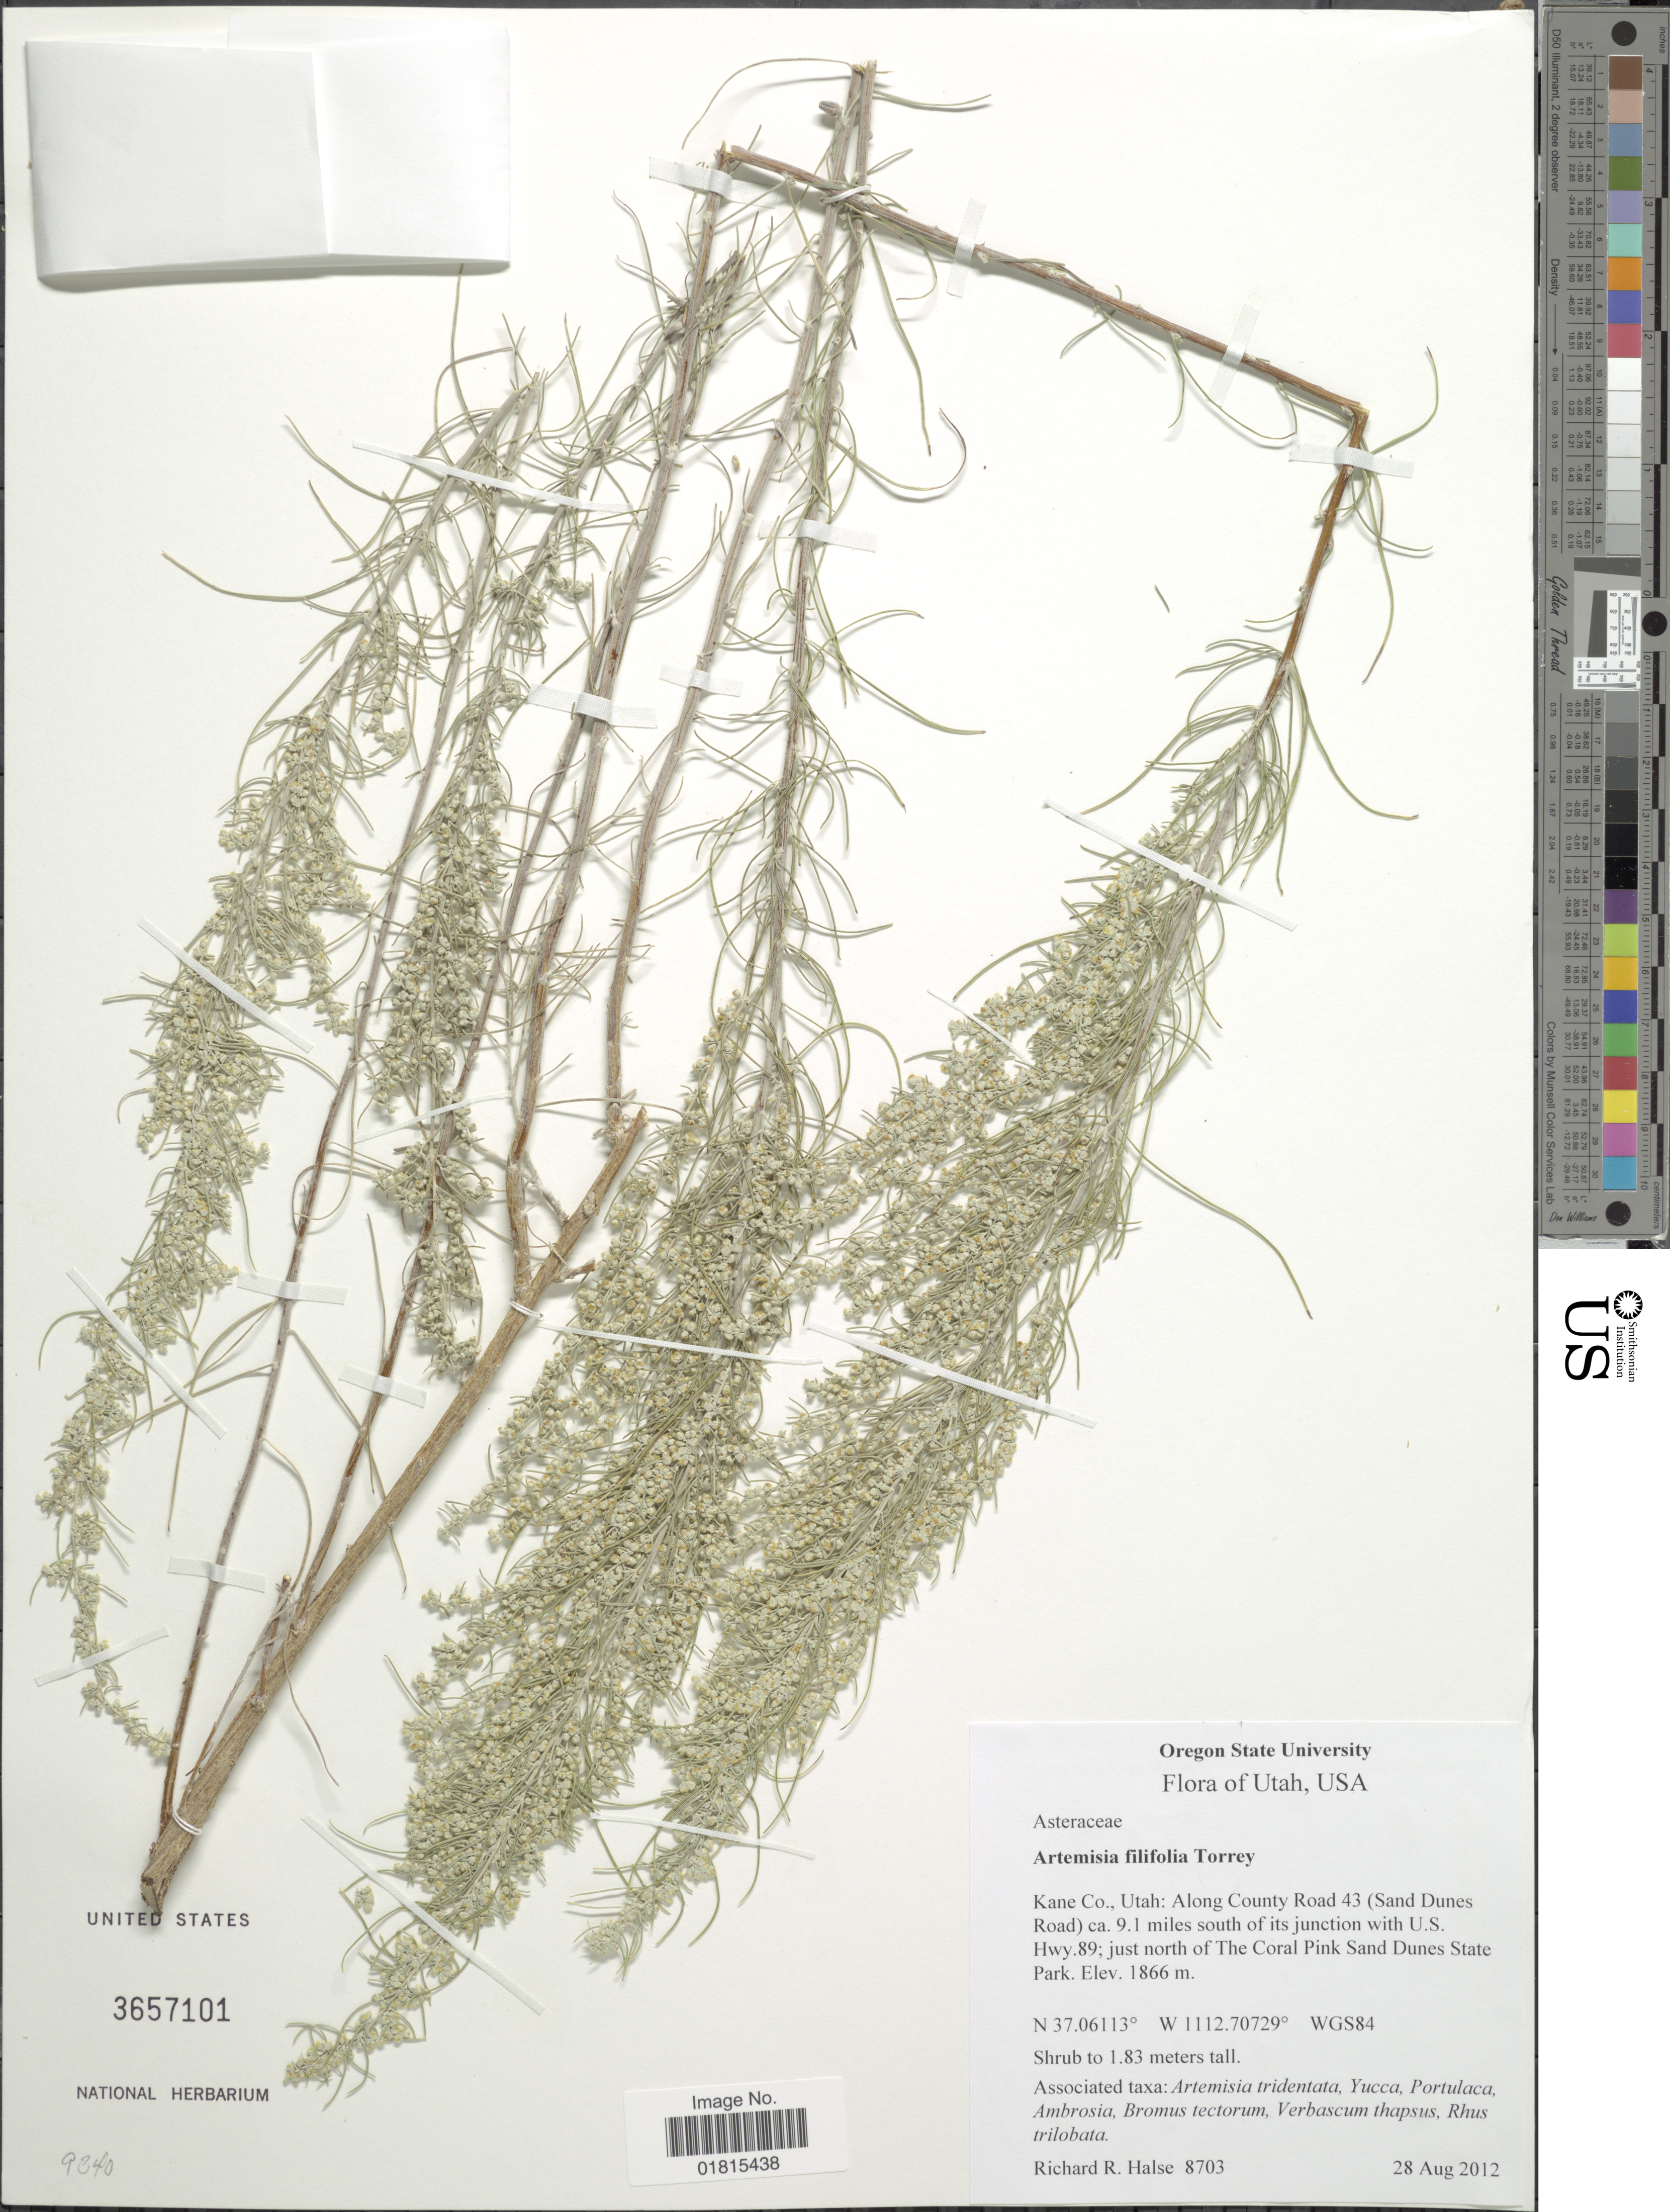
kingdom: Plantae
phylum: Tracheophyta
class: Magnoliopsida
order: Asterales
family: Asteraceae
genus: Artemisia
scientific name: Artemisia filifolia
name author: Torr.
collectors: R. Halse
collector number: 8703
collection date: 2012-08-28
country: United States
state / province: Utah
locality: Kane Co., Utah: Along County Road 43 (Sand Dunes Road) ca. 9.1 miles south of its junction with U.S. Hwy. 89; just north of The Coral Pink Sand Dunes State Park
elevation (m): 1866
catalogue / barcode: US 3657101